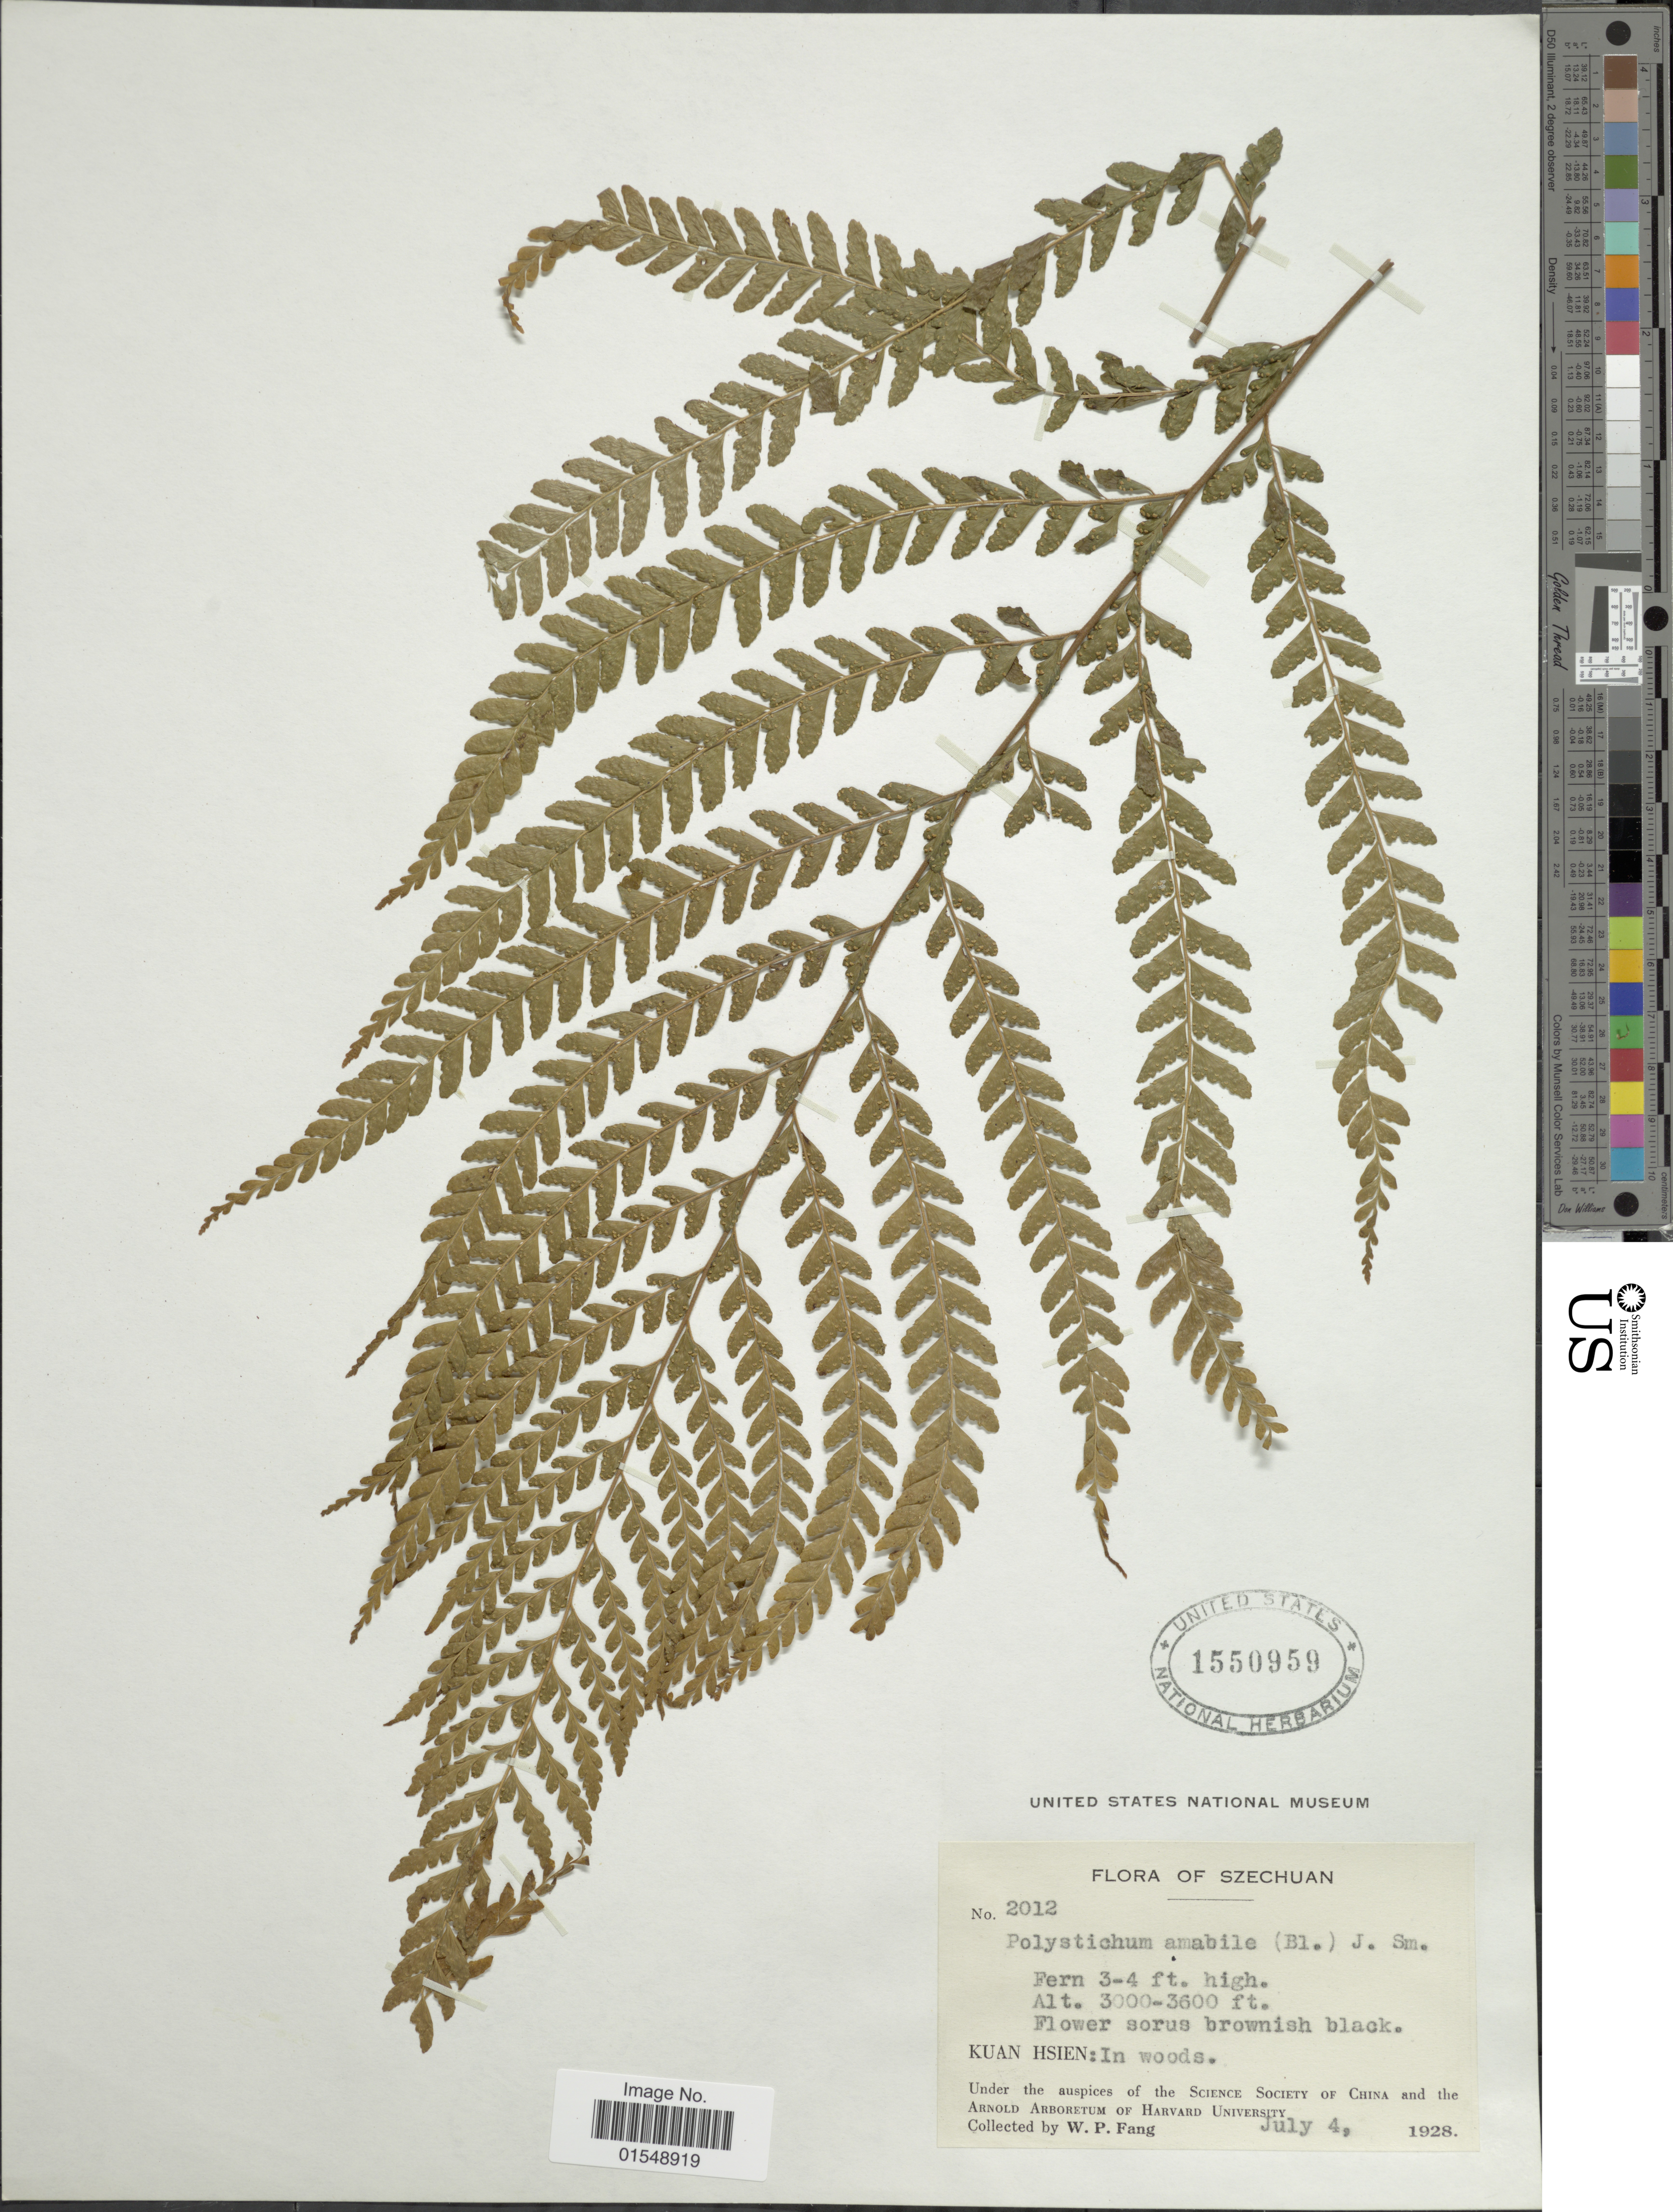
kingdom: Plantae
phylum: Tracheophyta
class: Polypodiopsida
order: Polypodiales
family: Dryopteridaceae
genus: Arachniodes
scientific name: Arachniodes amabilis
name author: (Blume) Tindale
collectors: W. P. Fang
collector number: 2012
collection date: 1928-07-04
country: China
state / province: Sichuan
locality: Szechuan, Kuan Hsien: in woods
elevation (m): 914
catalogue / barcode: US 1550959